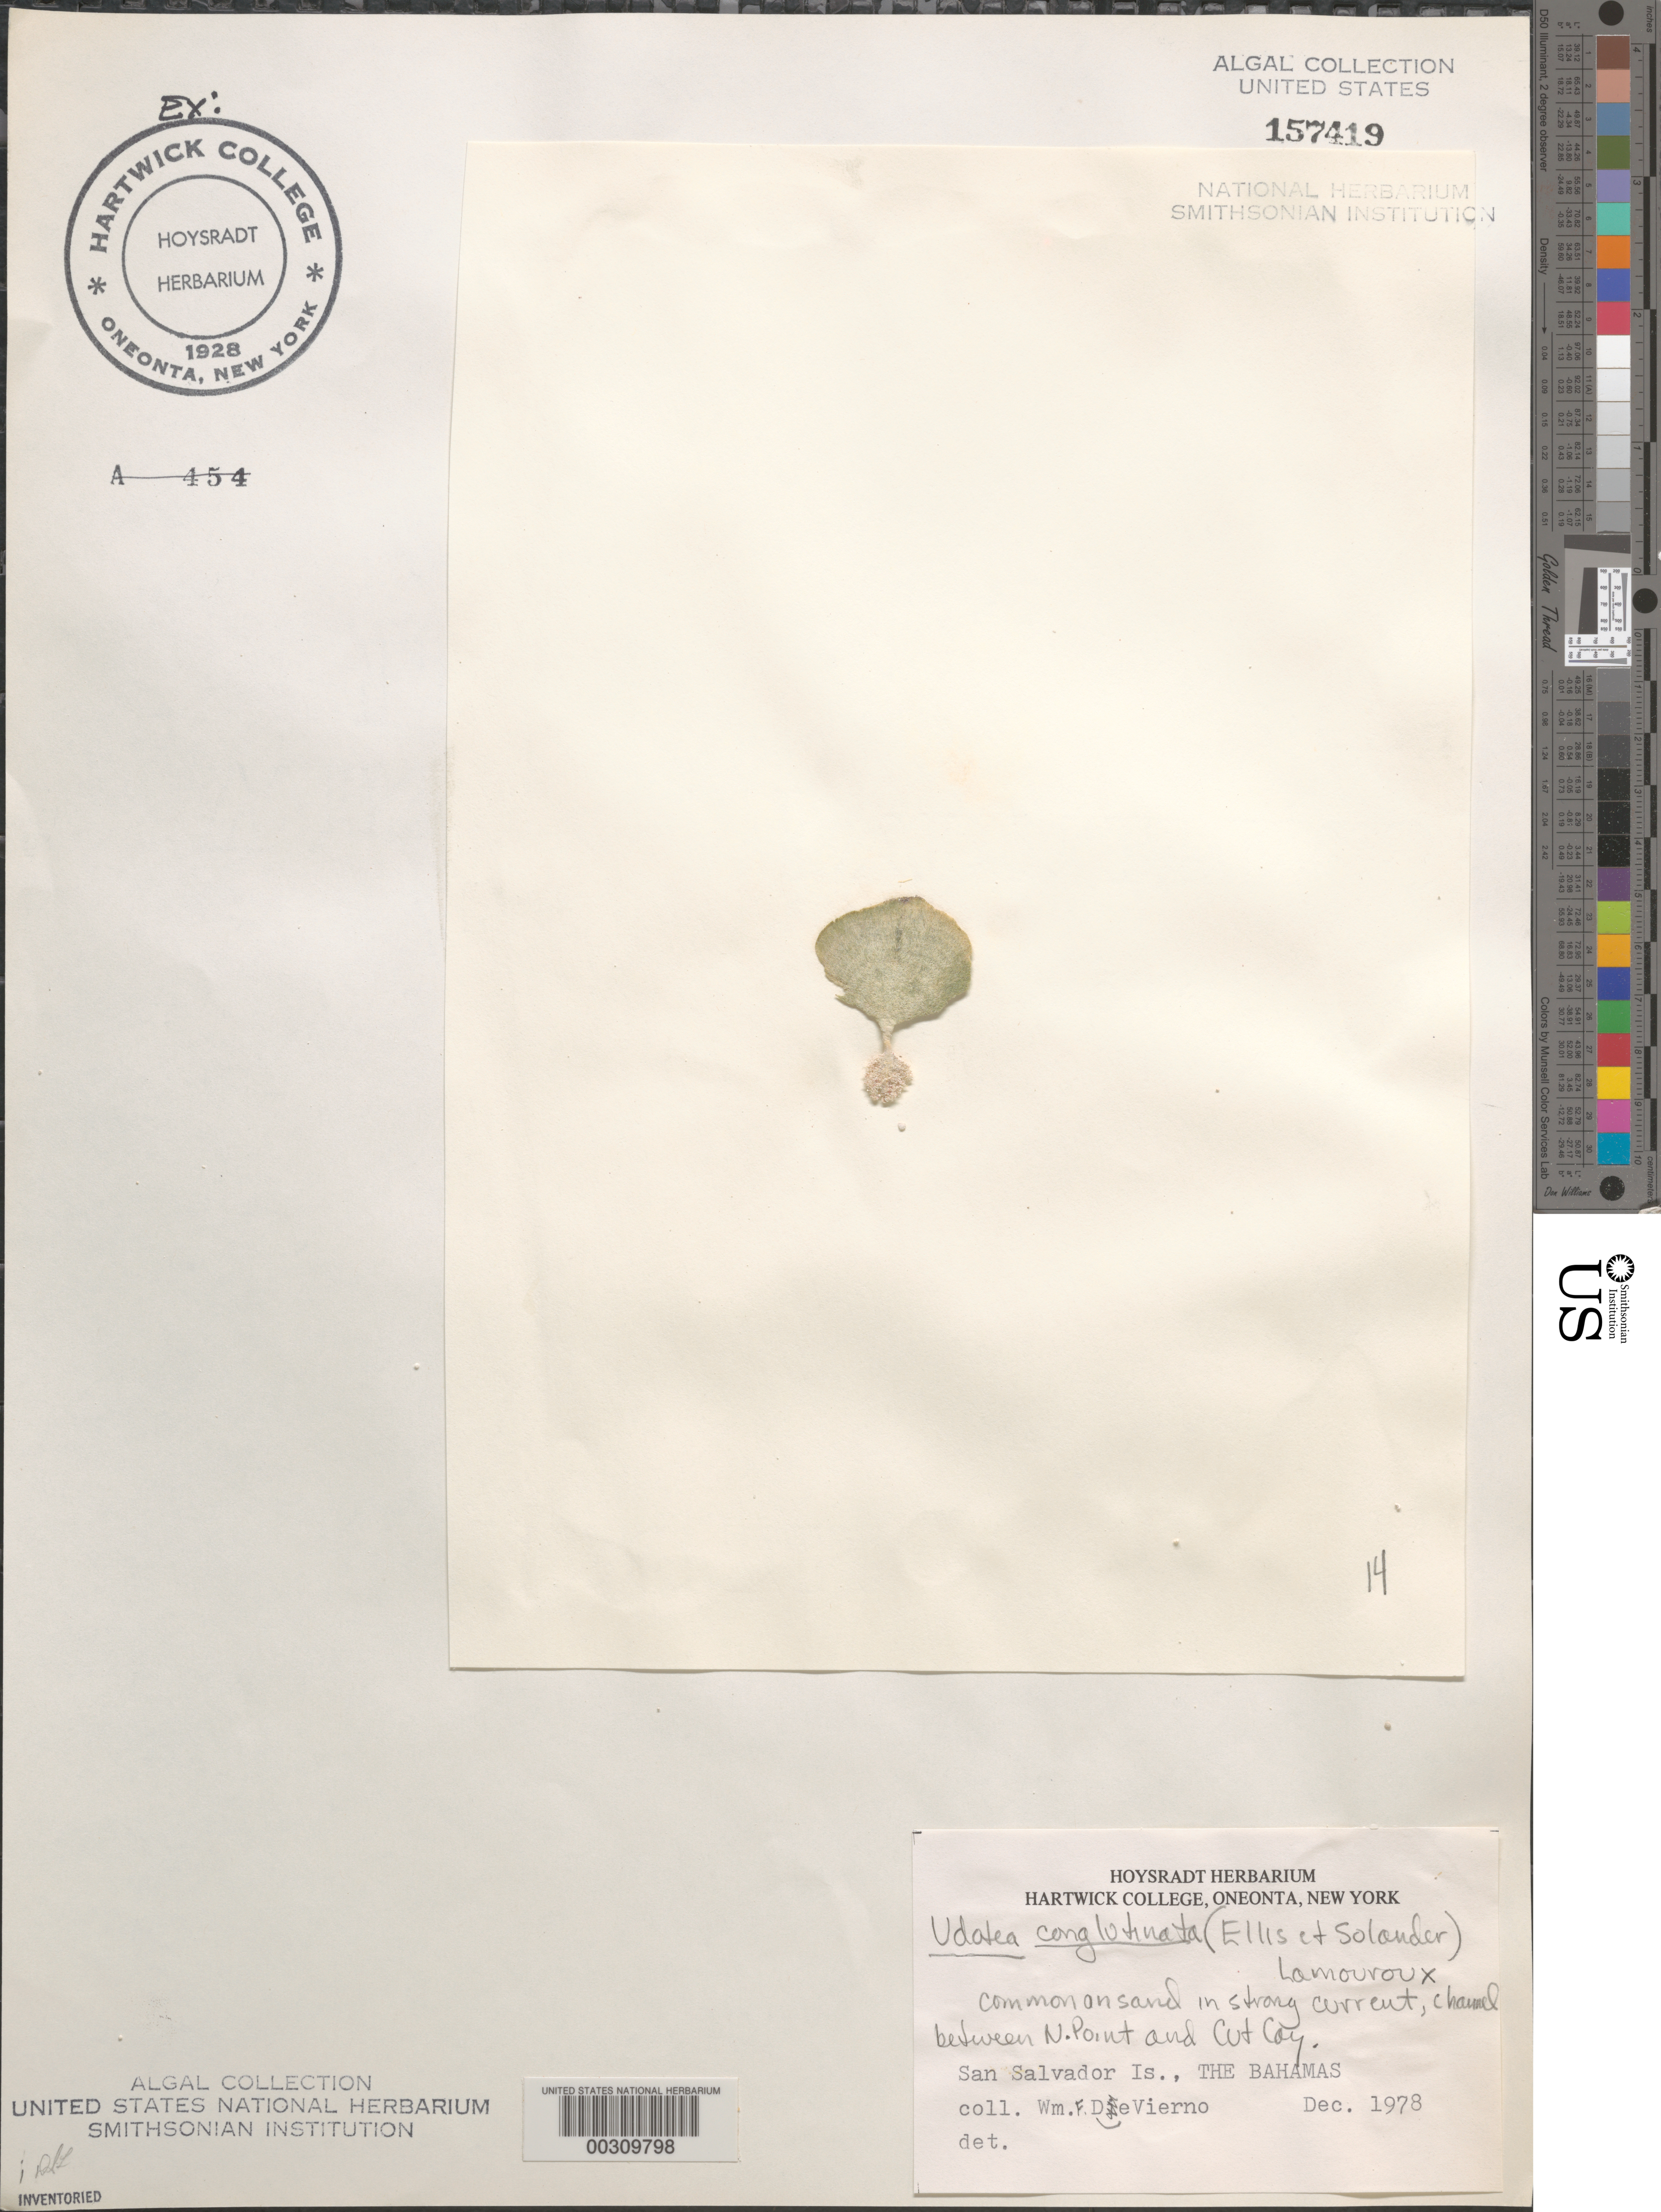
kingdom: Plantae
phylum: Chlorophyta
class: Ulvophyceae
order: Bryopsidales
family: Udoteaceae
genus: Udotea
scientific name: Udotea conglutinata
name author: (Ellis & Sol.) J.V.Lamouroux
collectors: W. Devierno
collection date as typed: Dec 1978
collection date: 1978-12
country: Bahamas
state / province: San Salvador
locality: Channel between north point and cut cay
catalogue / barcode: US 157419